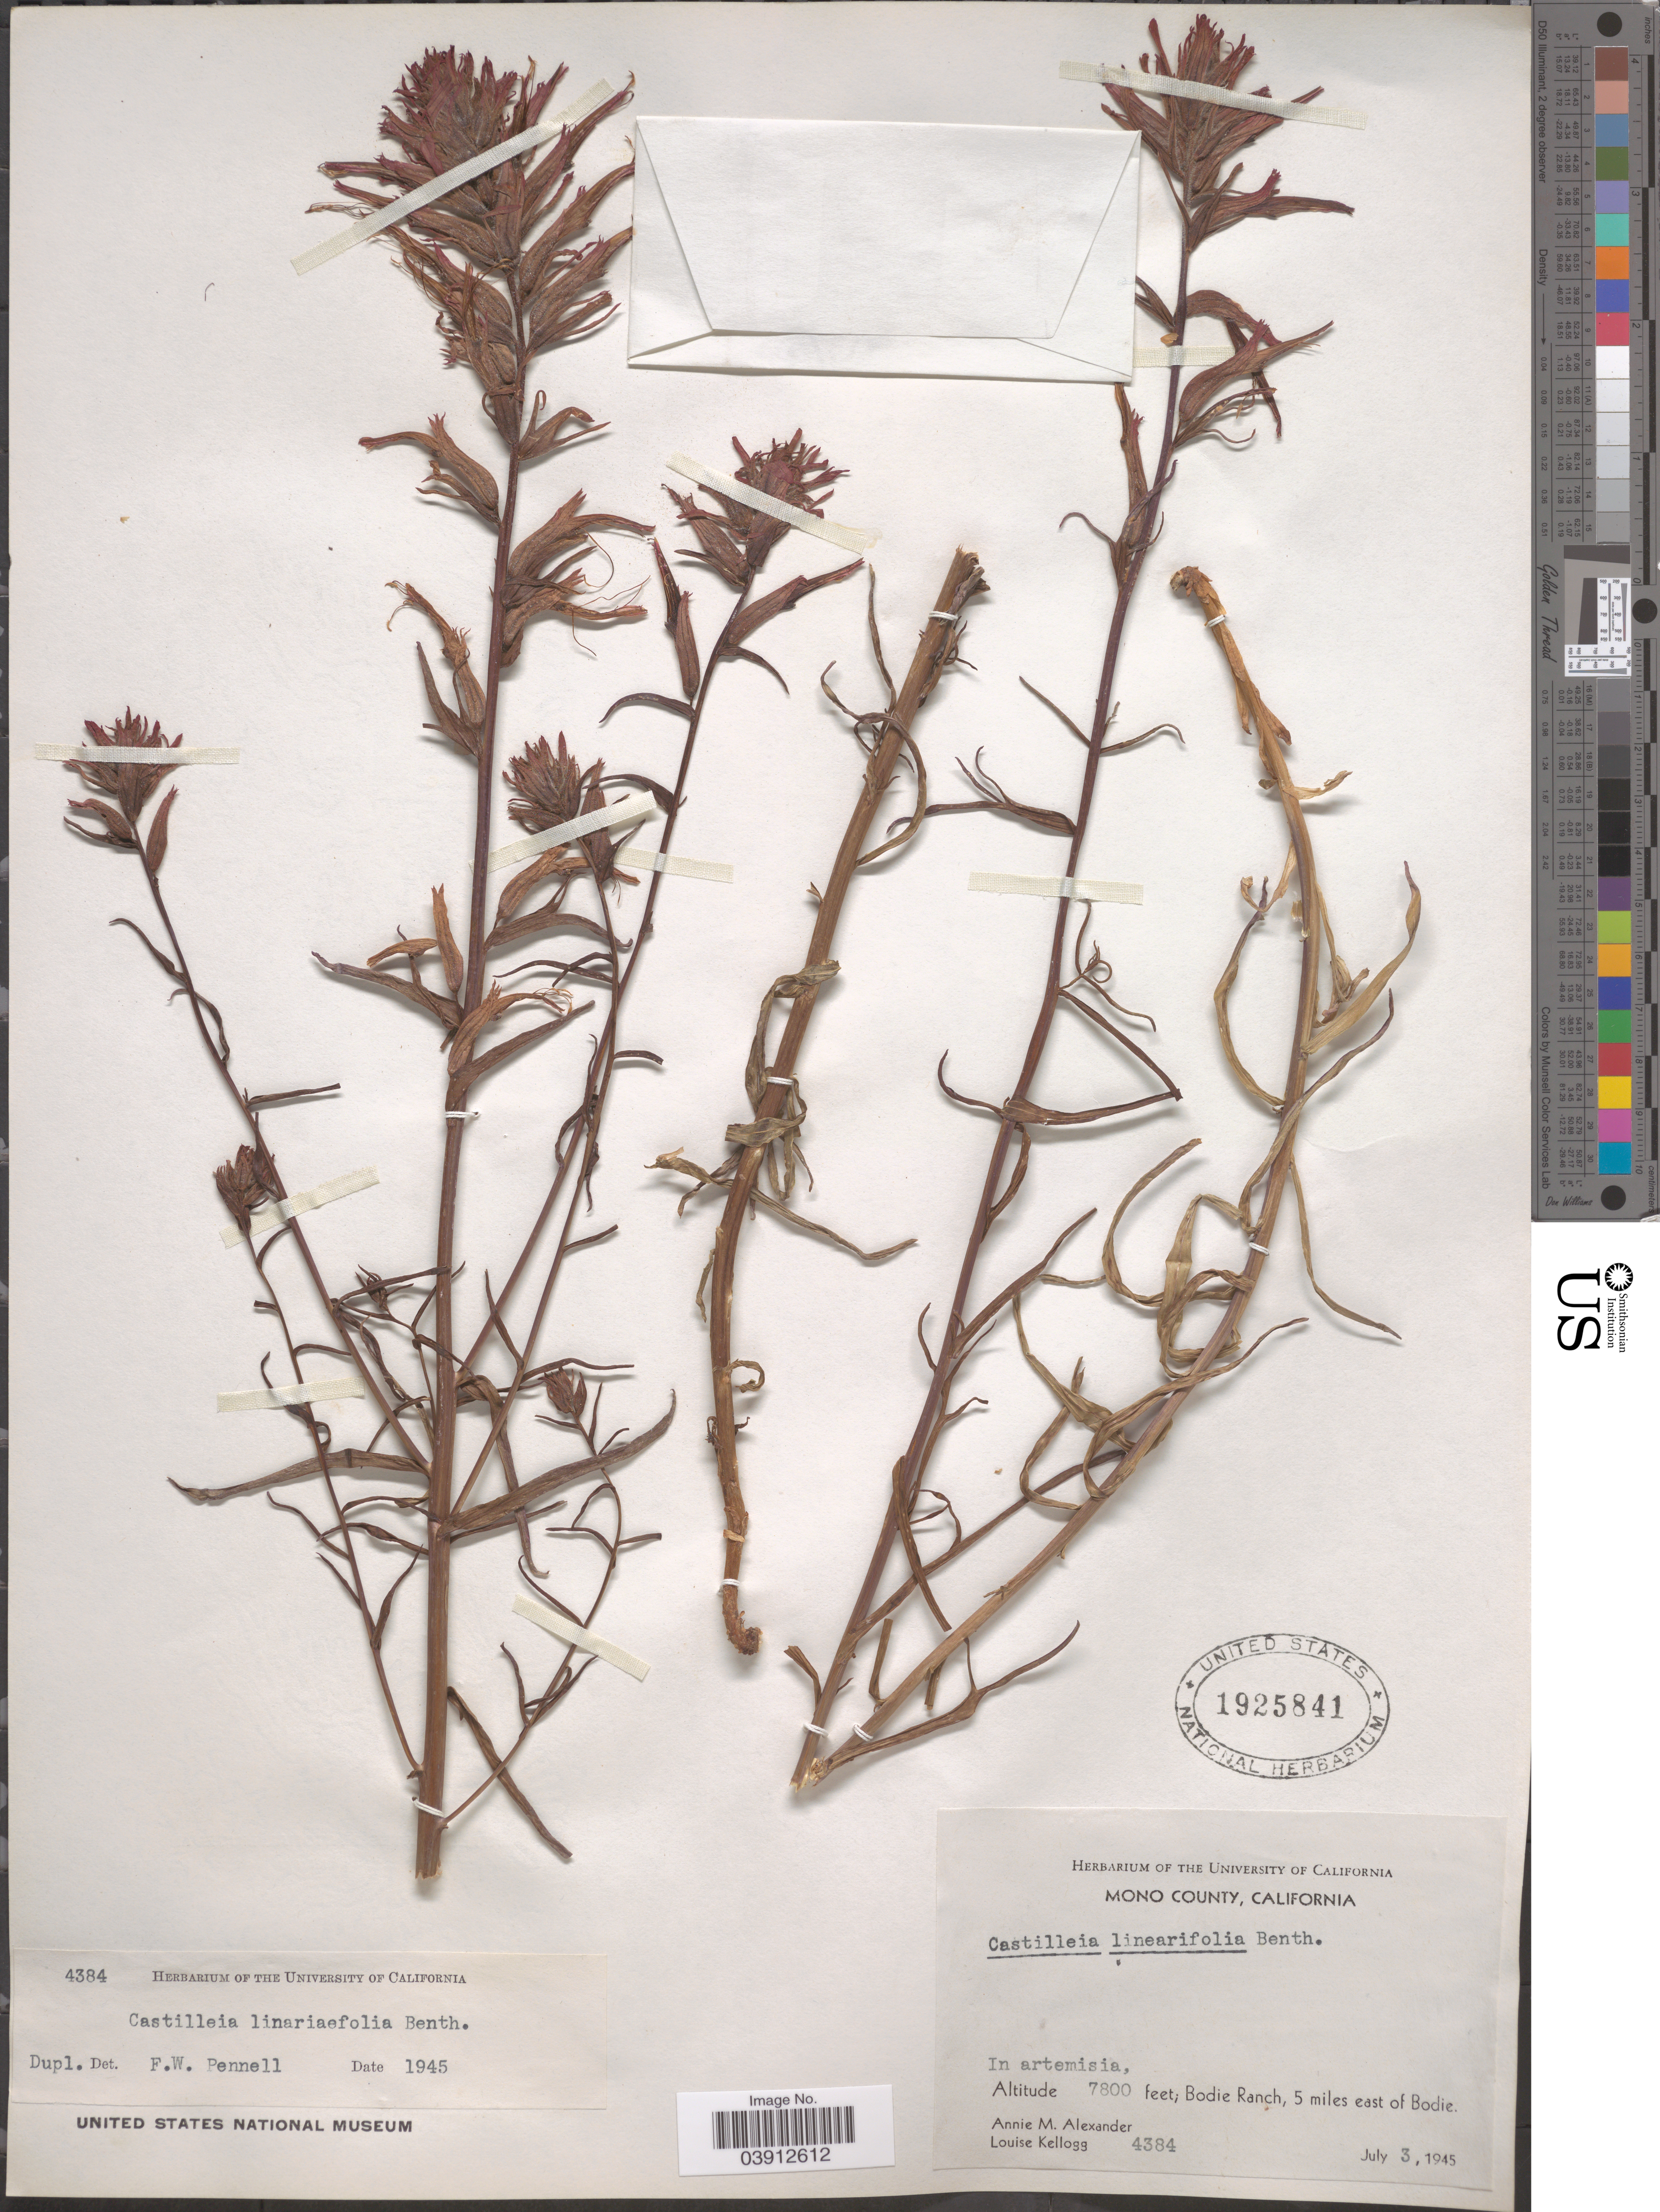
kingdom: Plantae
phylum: Tracheophyta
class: Magnoliopsida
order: Lamiales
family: Orobanchaceae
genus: Castilleja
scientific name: Castilleja linariifolia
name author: Benth.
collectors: A. M. Alexander & L. Kellogg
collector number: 4384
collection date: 1945-07-03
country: United States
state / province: California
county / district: Mono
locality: Mono County. Bodie Ranch, 5 miles east of Bodie.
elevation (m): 2377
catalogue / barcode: US 1925841